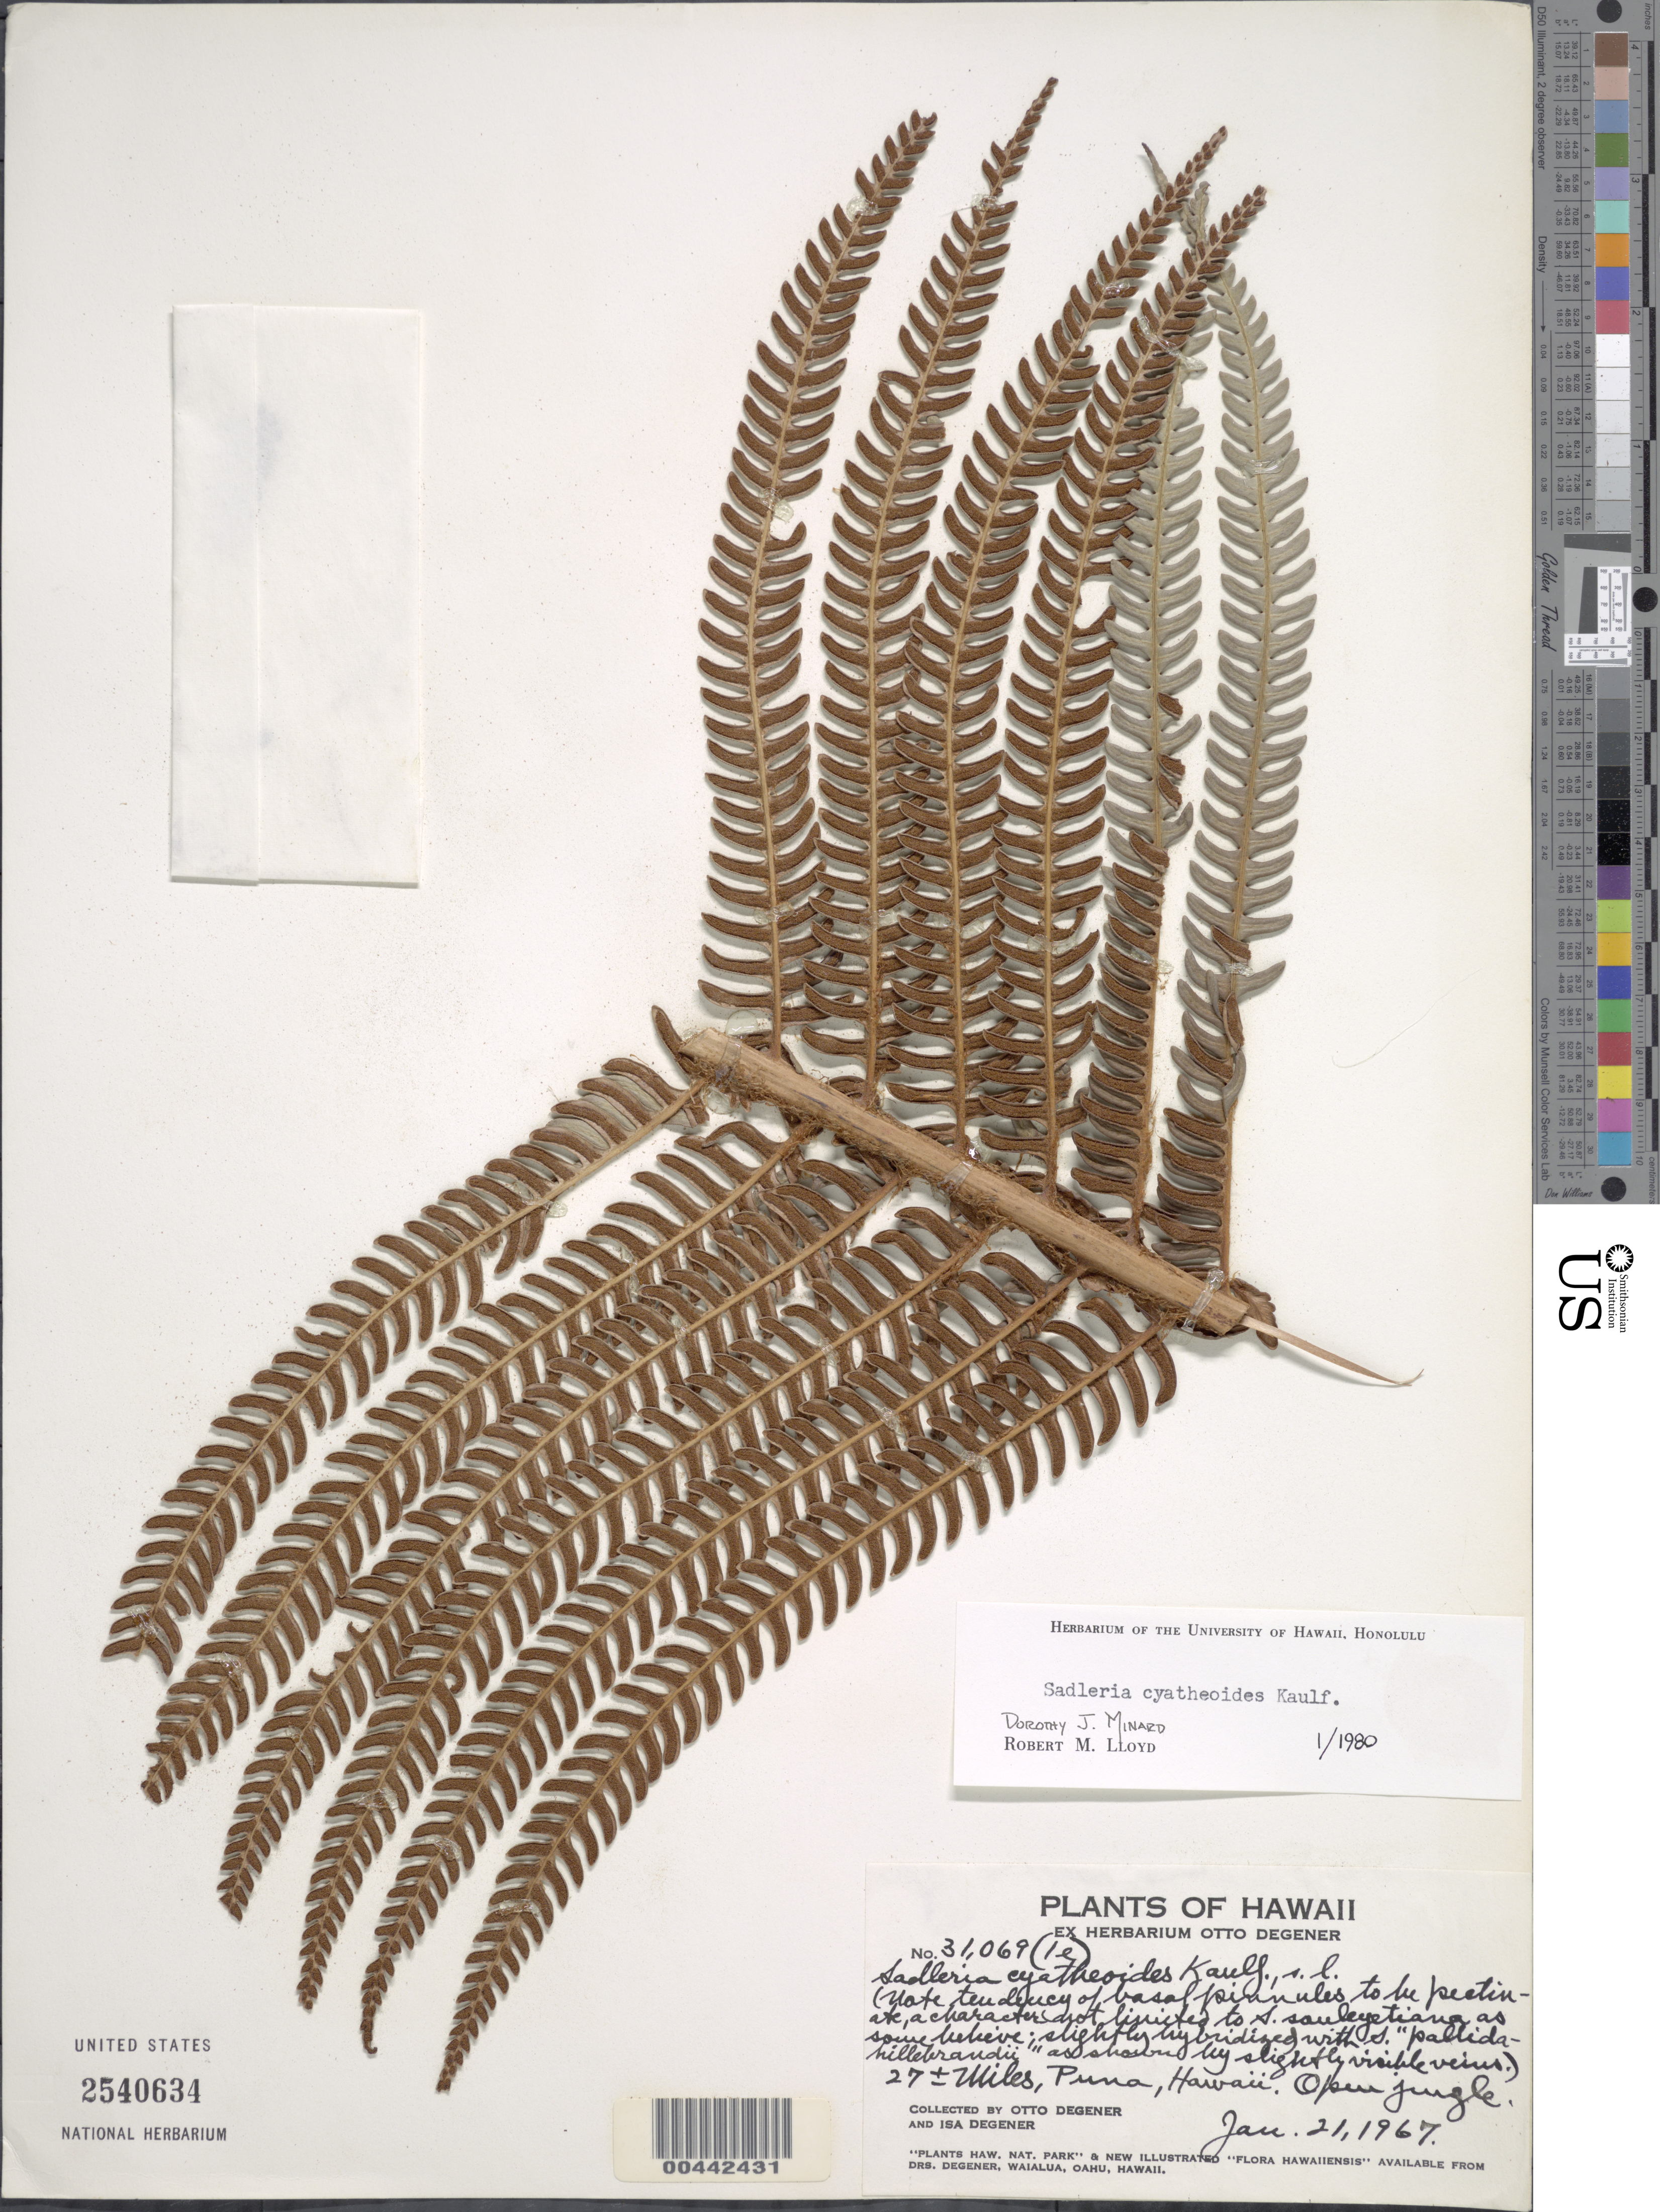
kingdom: Plantae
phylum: Tracheophyta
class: Polypodiopsida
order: Polypodiales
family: Blechnaceae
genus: Sadleria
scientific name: Sadleria cyatheoides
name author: Kaulf.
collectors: O. Degener & I. Degener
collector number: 31069(1e)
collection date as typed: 21 Jan 1967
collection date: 1967-01-21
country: United States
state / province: Hawaii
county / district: Hawaii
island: Hawaii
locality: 27 Miles, Puna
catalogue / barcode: US 2540634